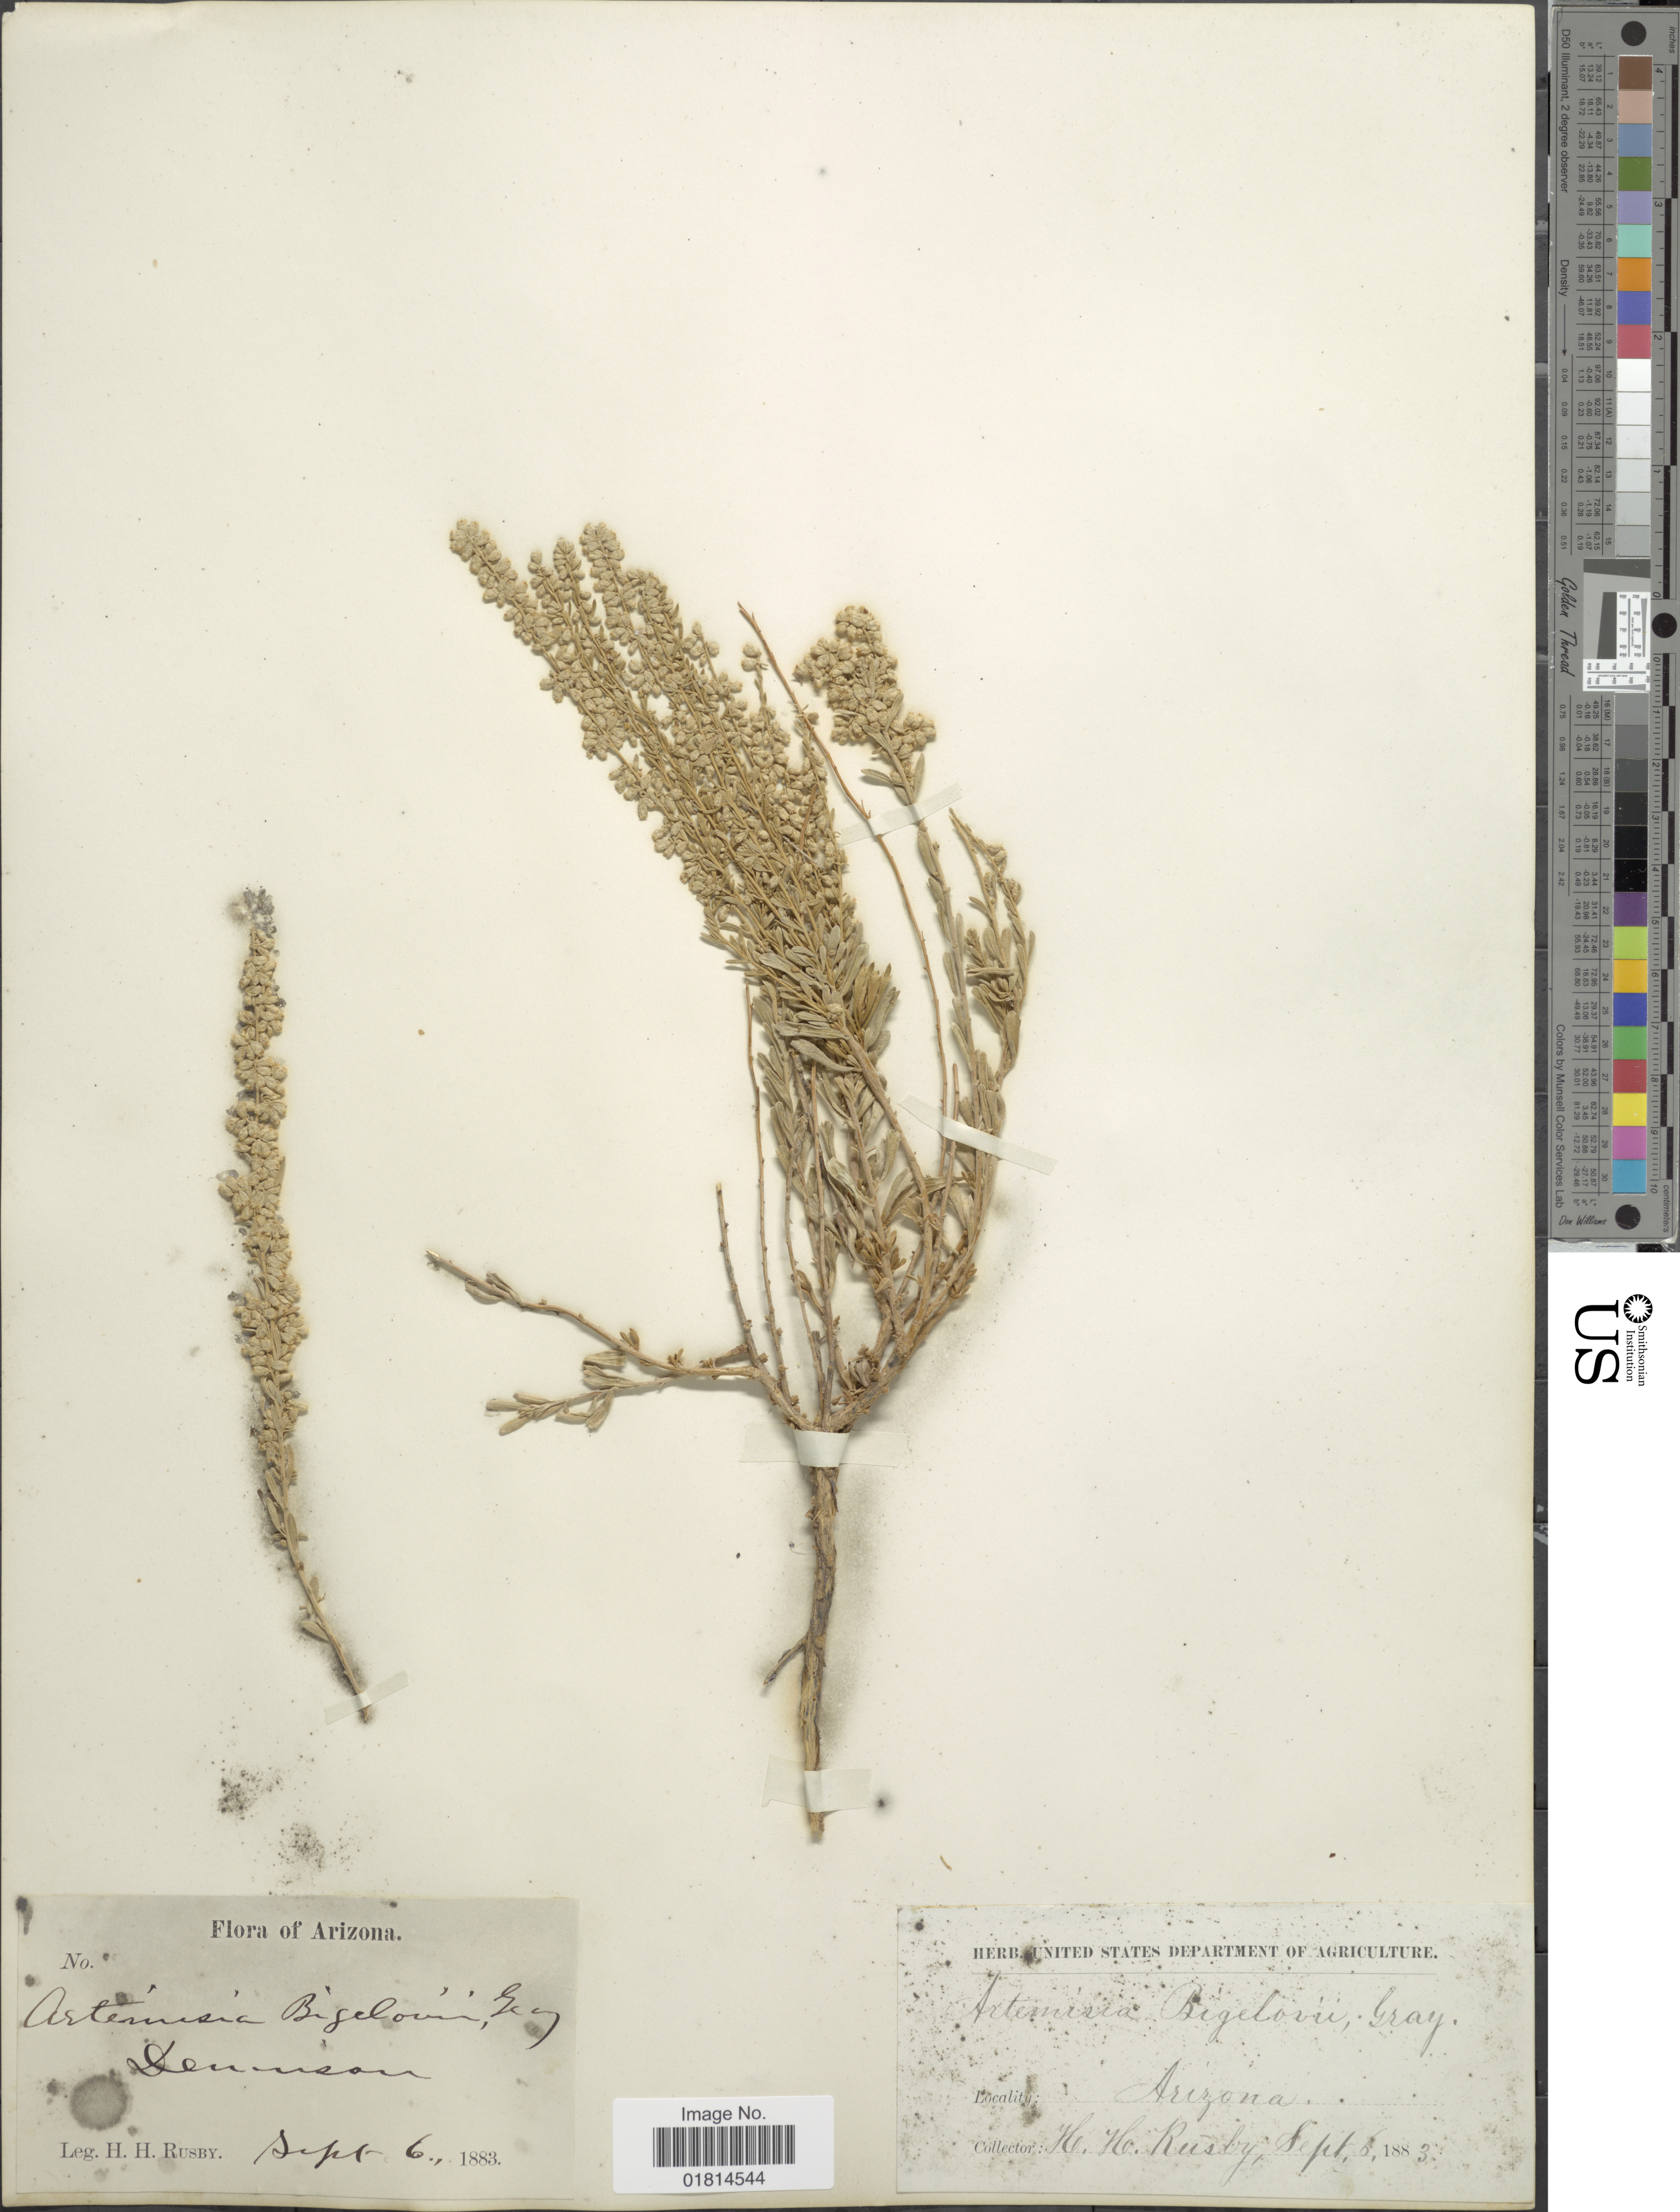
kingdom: Plantae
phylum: Tracheophyta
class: Magnoliopsida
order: Asterales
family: Asteraceae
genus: Artemisia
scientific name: Artemisia bigelovii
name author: A. Gray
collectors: H. H. Rusby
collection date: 1883-09-06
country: United States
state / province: Arizona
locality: Dennison